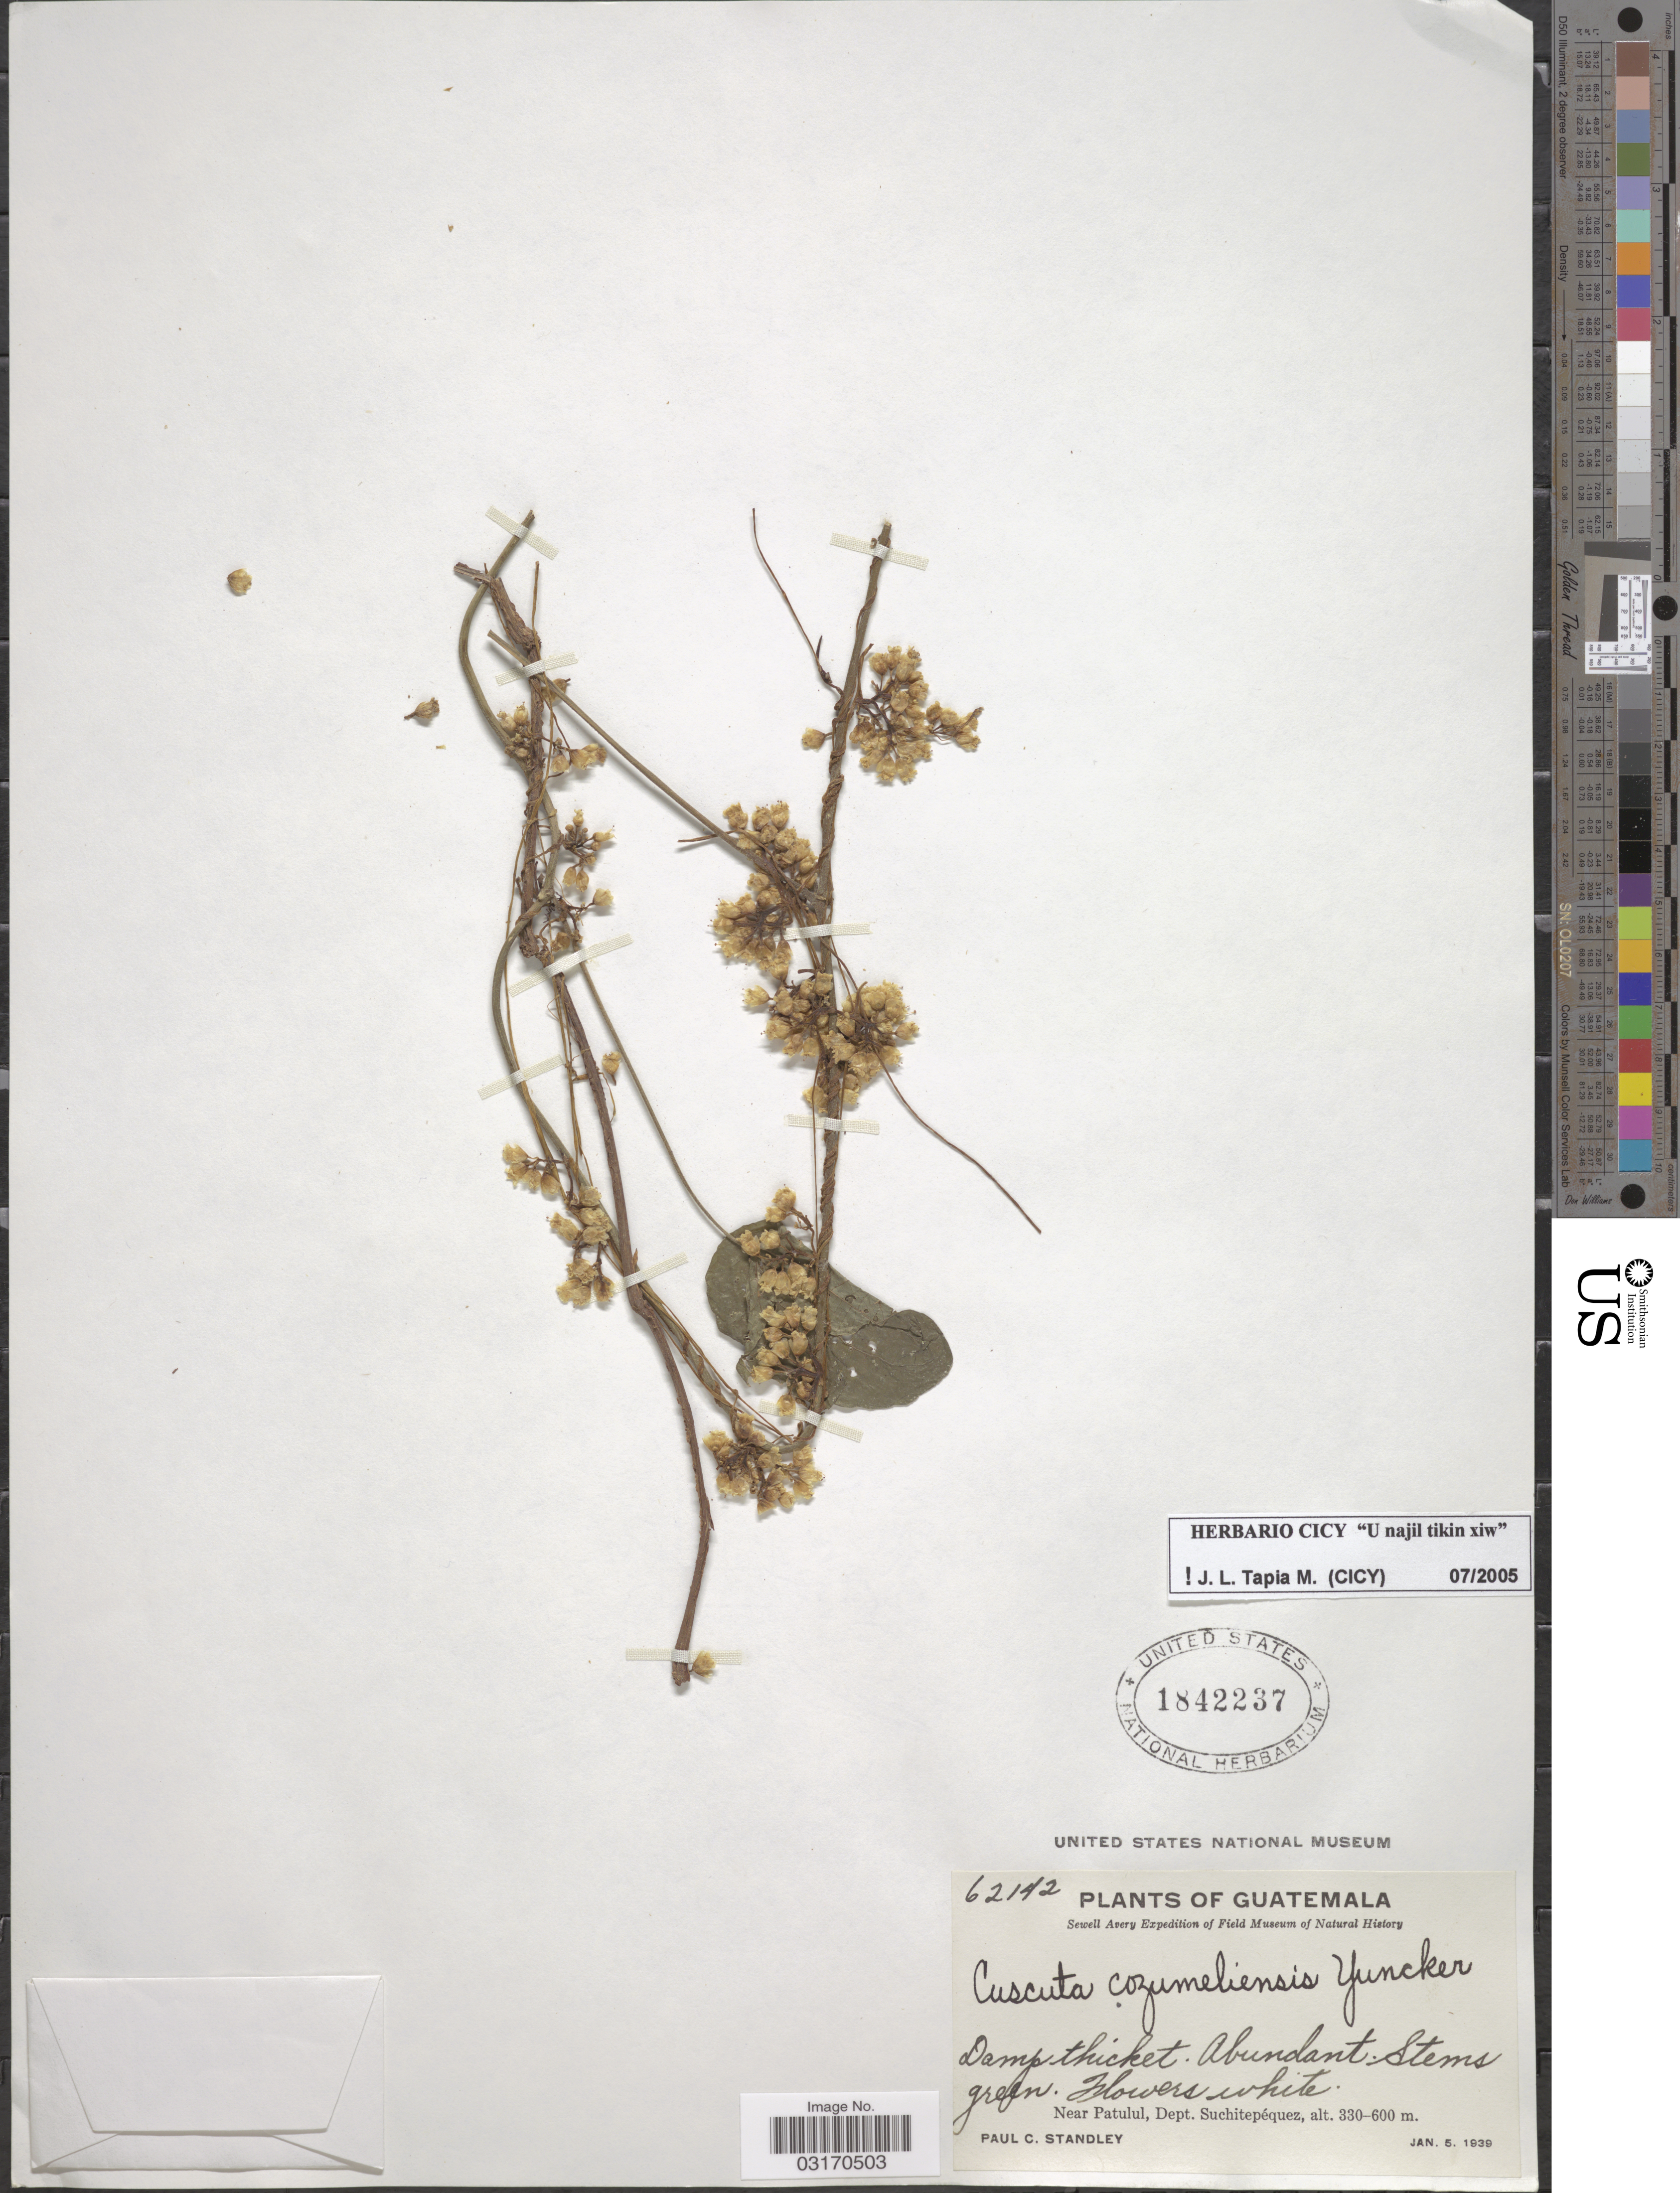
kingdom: Plantae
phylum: Tracheophyta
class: Magnoliopsida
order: Solanales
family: Convolvulaceae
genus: Cuscuta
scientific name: Cuscuta cozumeliensis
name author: Yunck.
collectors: P. C. Standley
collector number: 62142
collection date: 1939-01-05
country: Guatemala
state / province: Suchitepéquez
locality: Near Patulul, Depart. Suchitepéquez.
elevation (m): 330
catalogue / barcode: US 1842237